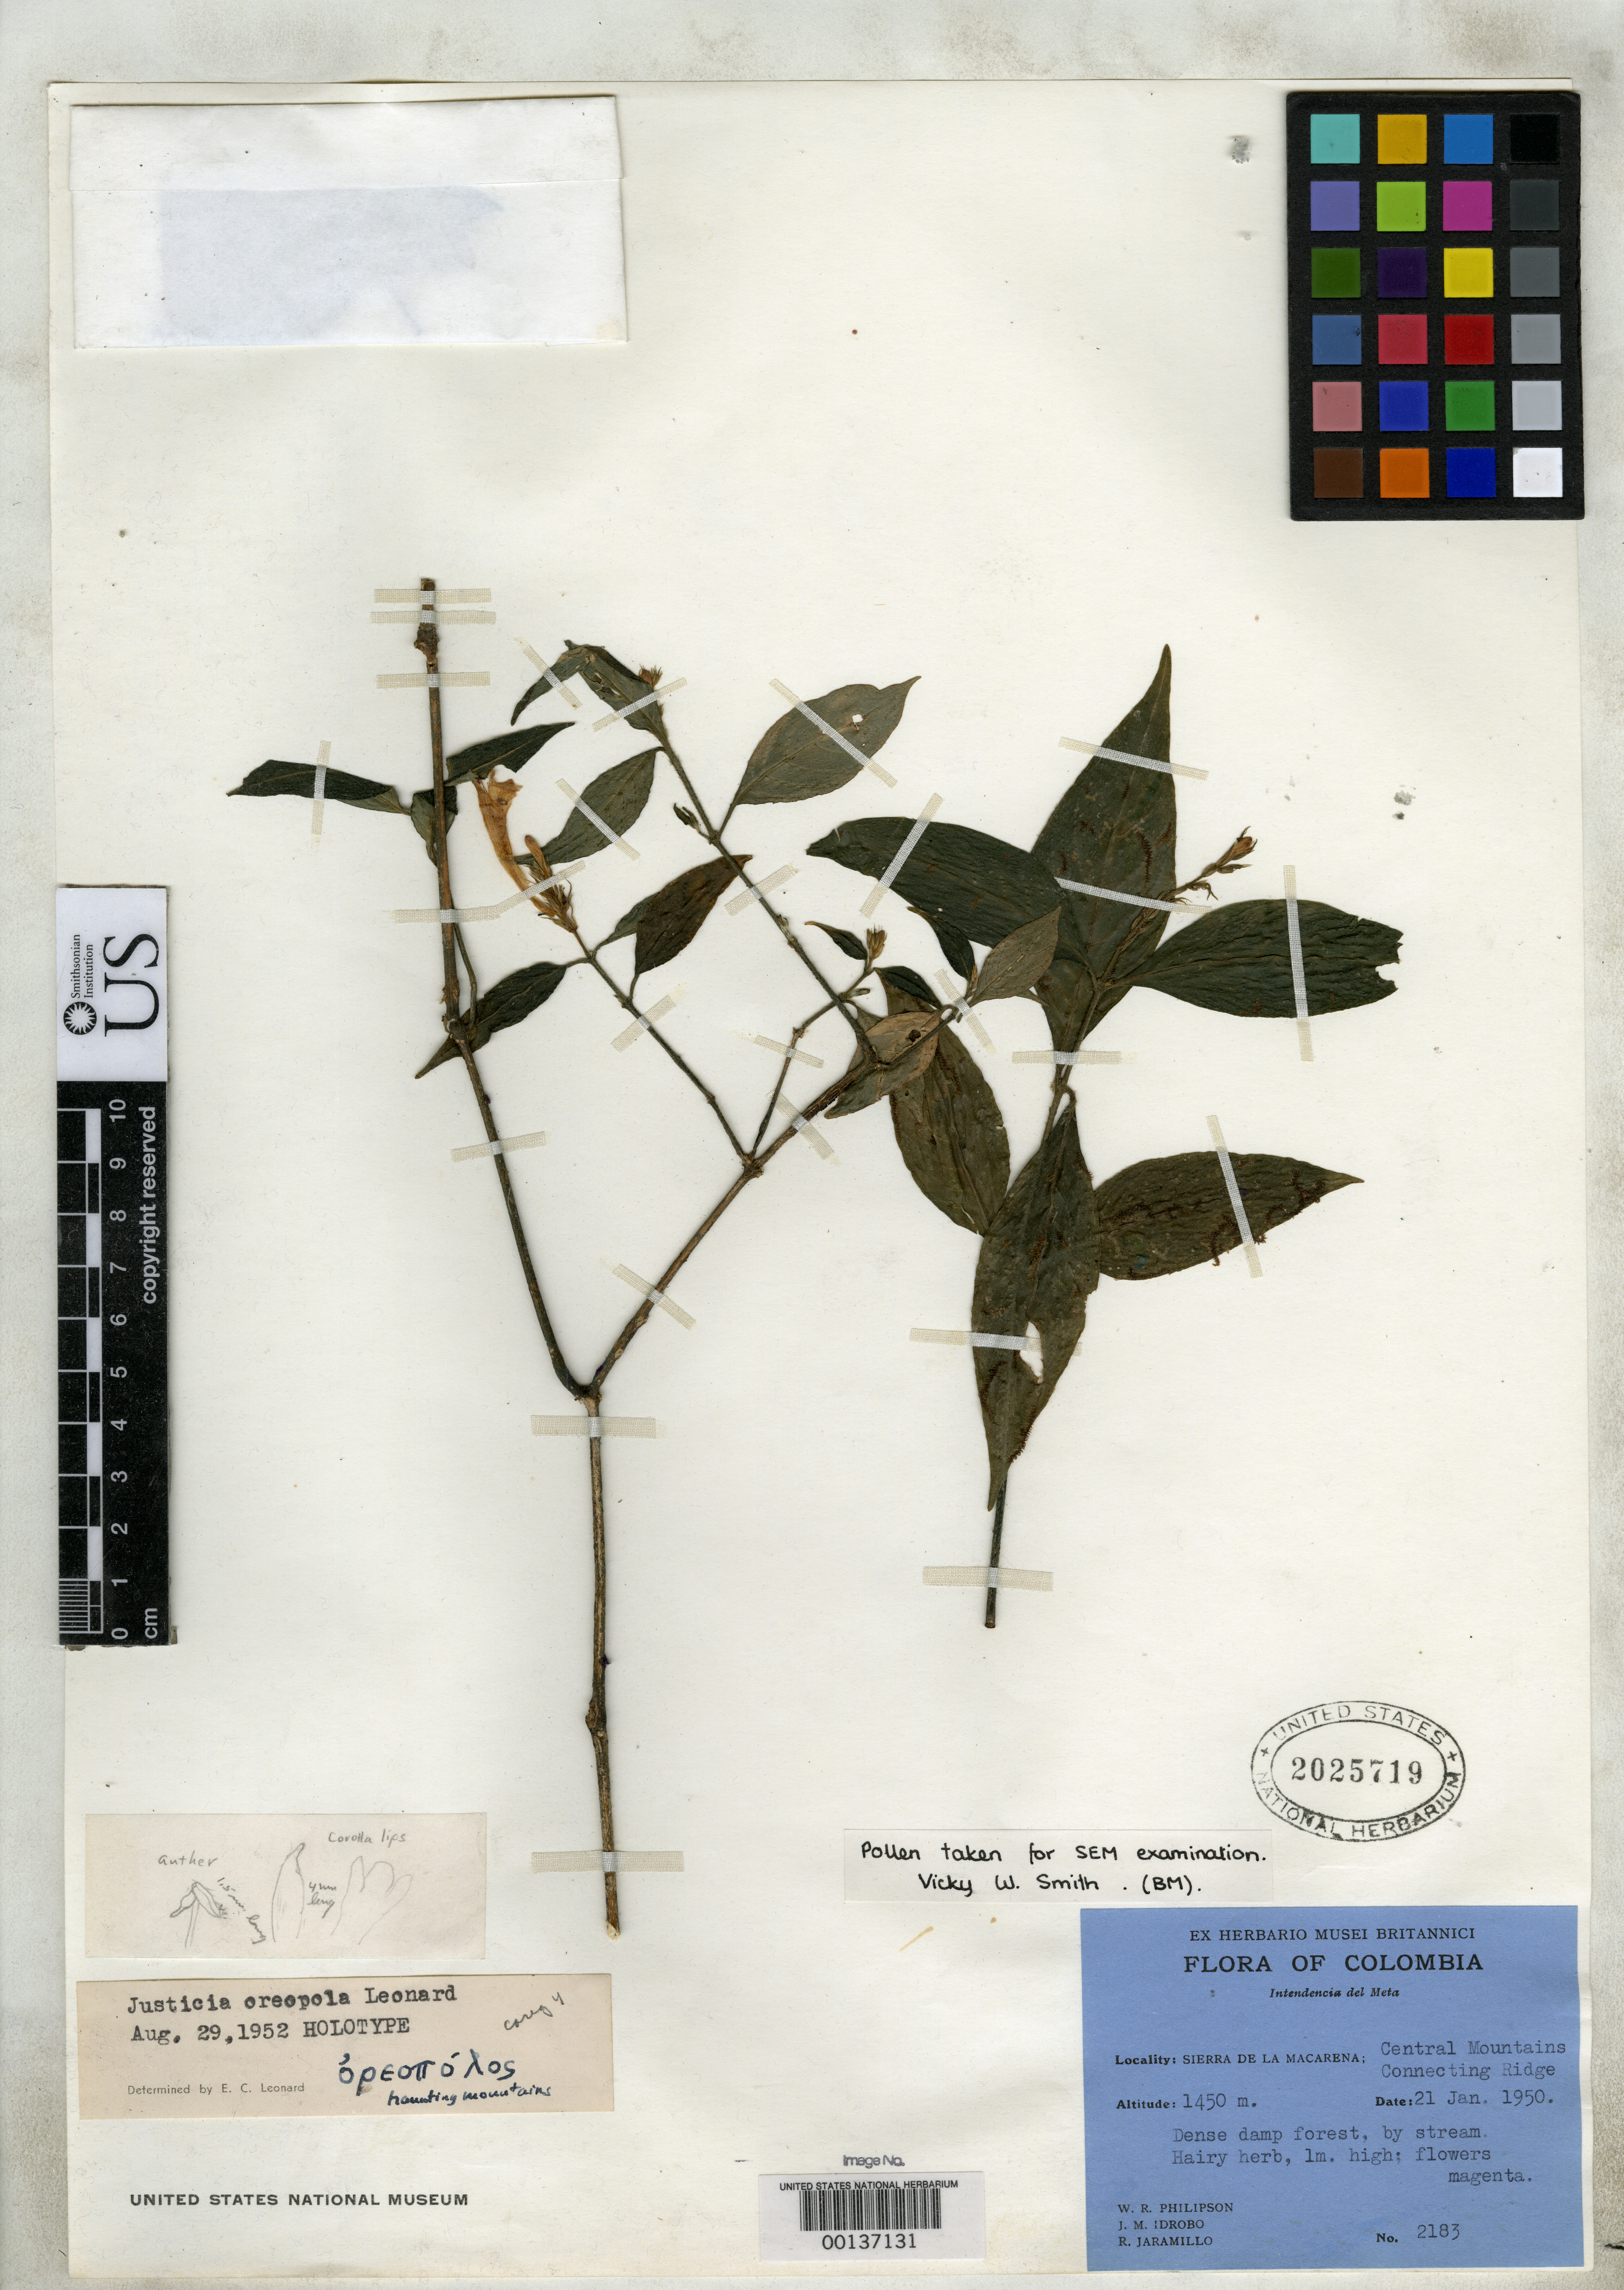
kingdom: Plantae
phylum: Tracheophyta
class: Magnoliopsida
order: Lamiales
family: Acanthaceae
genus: Justicia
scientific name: Justicia oreopola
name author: Leonard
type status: Holotype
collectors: W. R. Philipson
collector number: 2183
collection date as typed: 21 Jan 1950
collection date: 1950-01-21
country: Colombia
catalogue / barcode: US 2025719